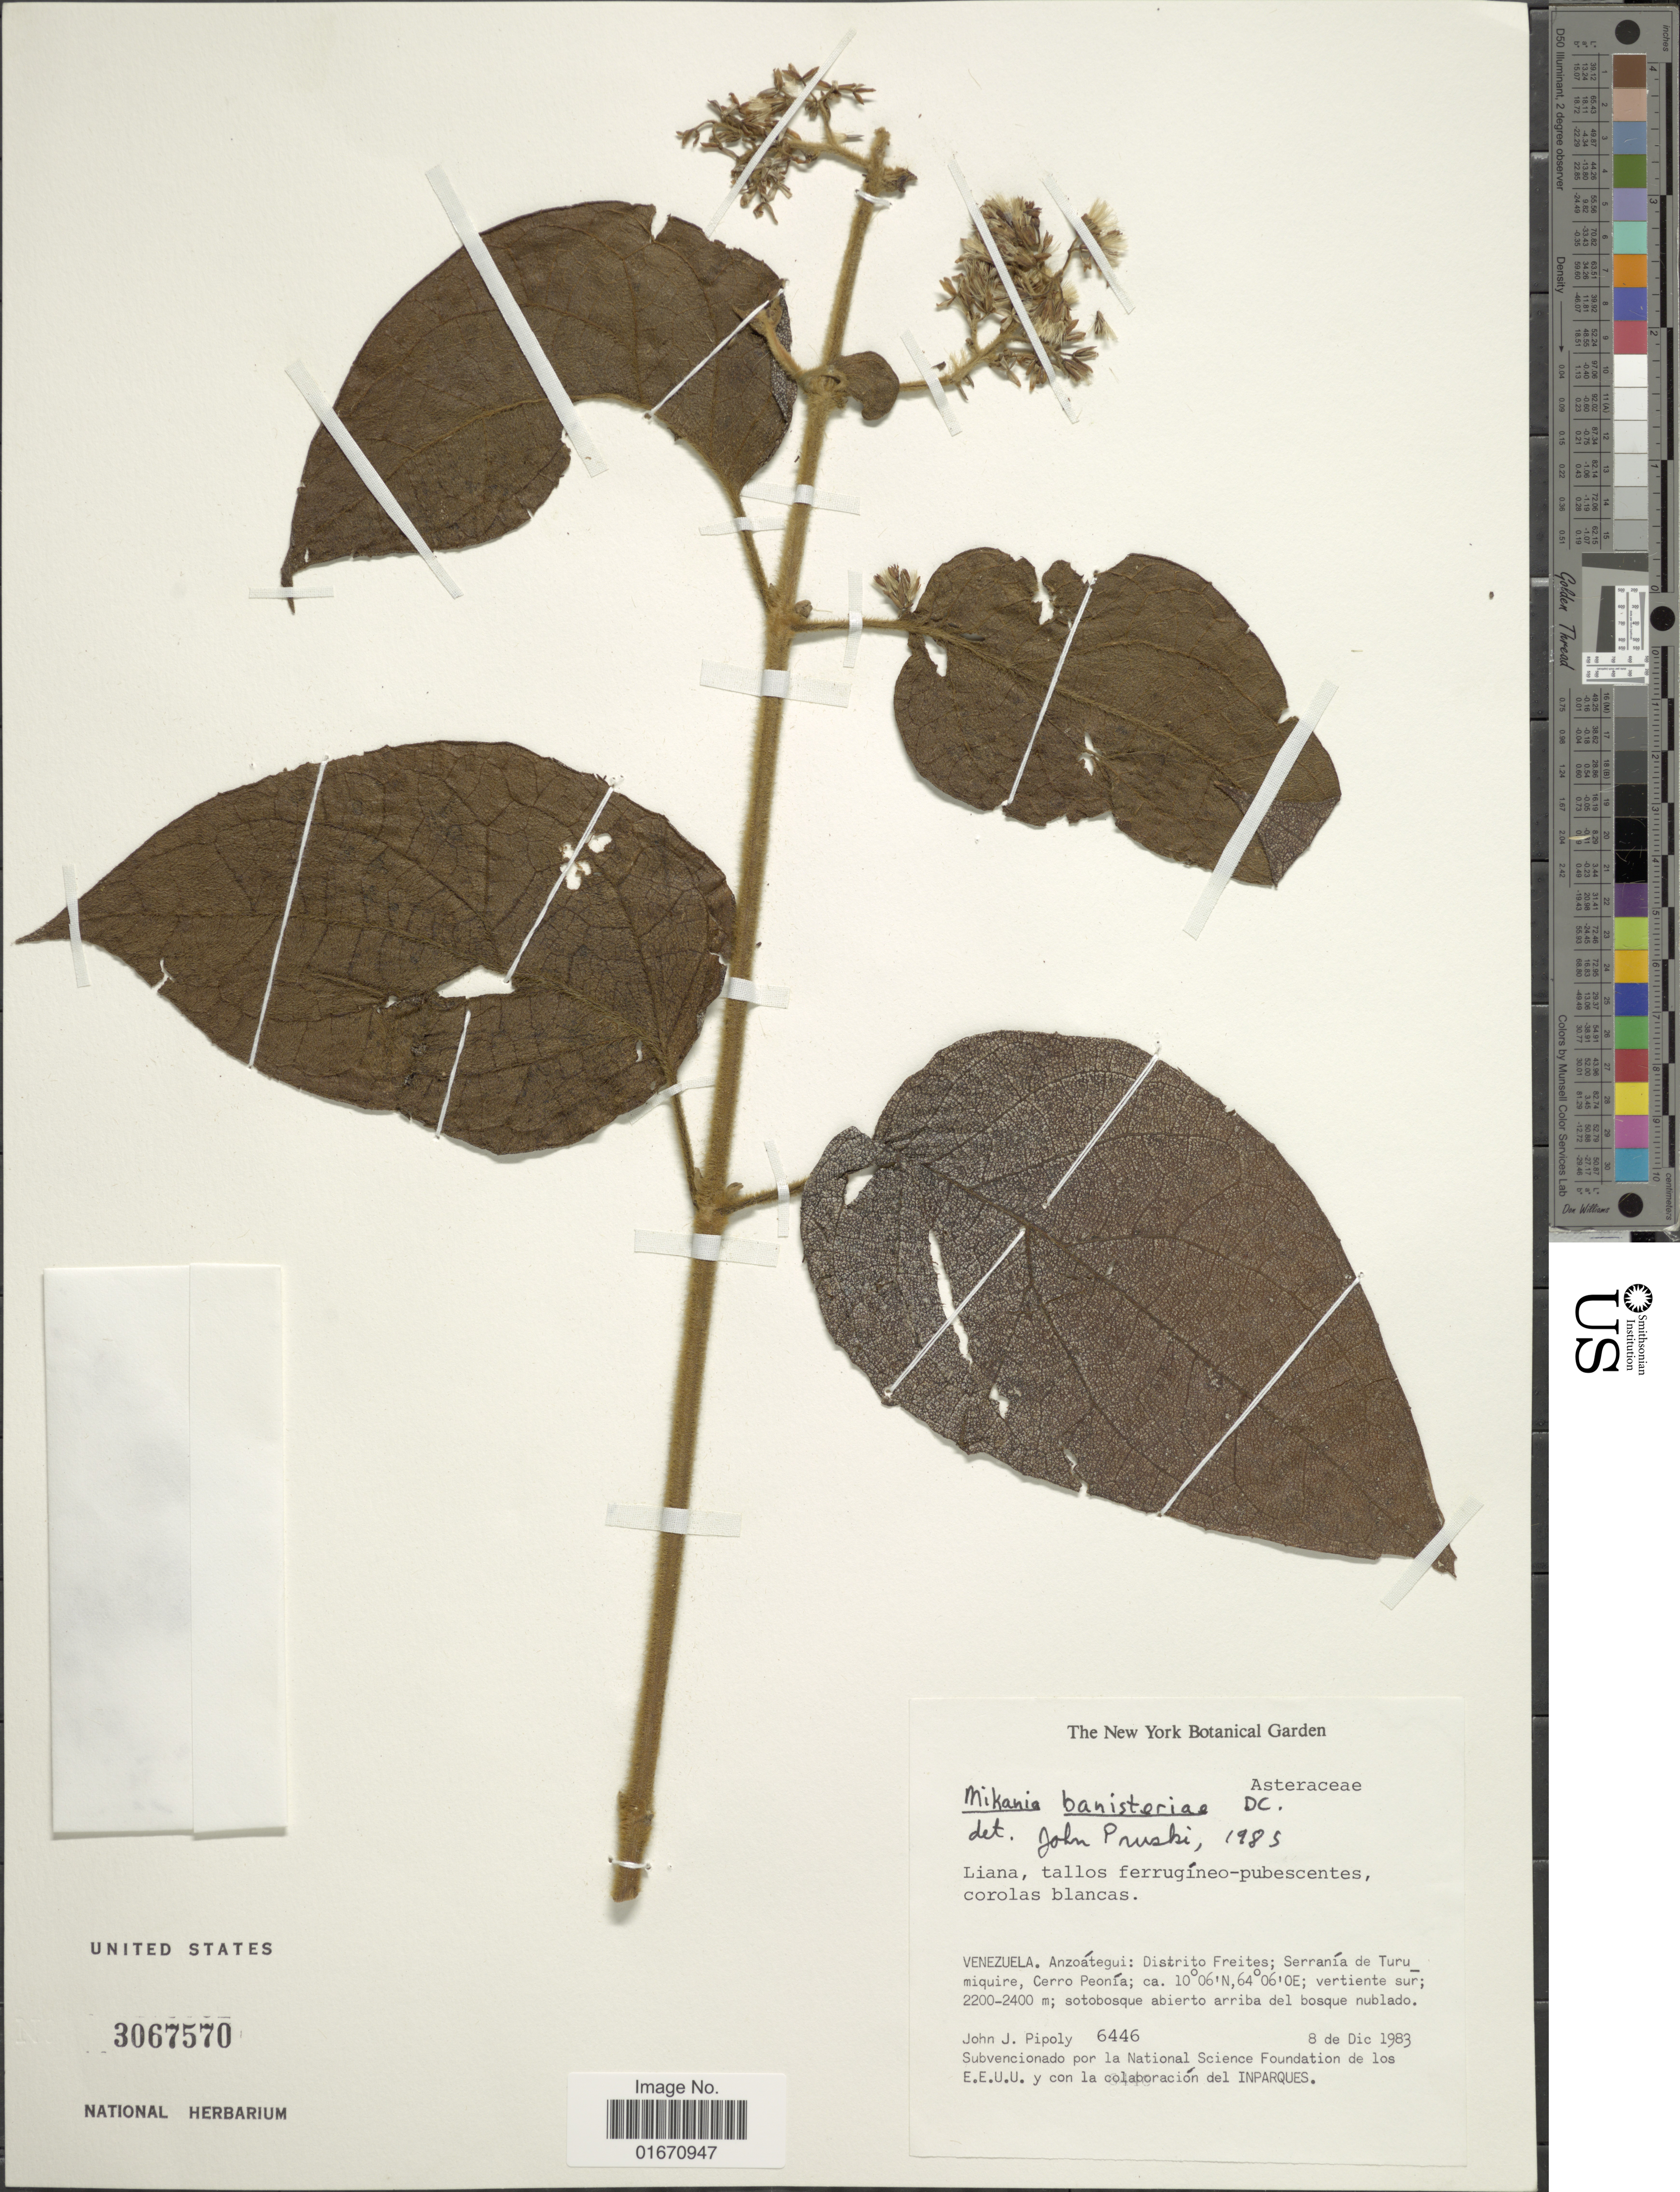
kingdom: Plantae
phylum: Tracheophyta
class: Magnoliopsida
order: Asterales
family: Asteraceae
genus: Mikania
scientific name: Mikania banisteriae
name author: DC.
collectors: J. J. Pipoly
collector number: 6446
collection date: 1983-12-08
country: Venezuela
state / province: Anzoategui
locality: Distrito Freites, Serrania de Turu-miquire, Cerro Peonia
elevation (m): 2200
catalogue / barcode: US 3067570